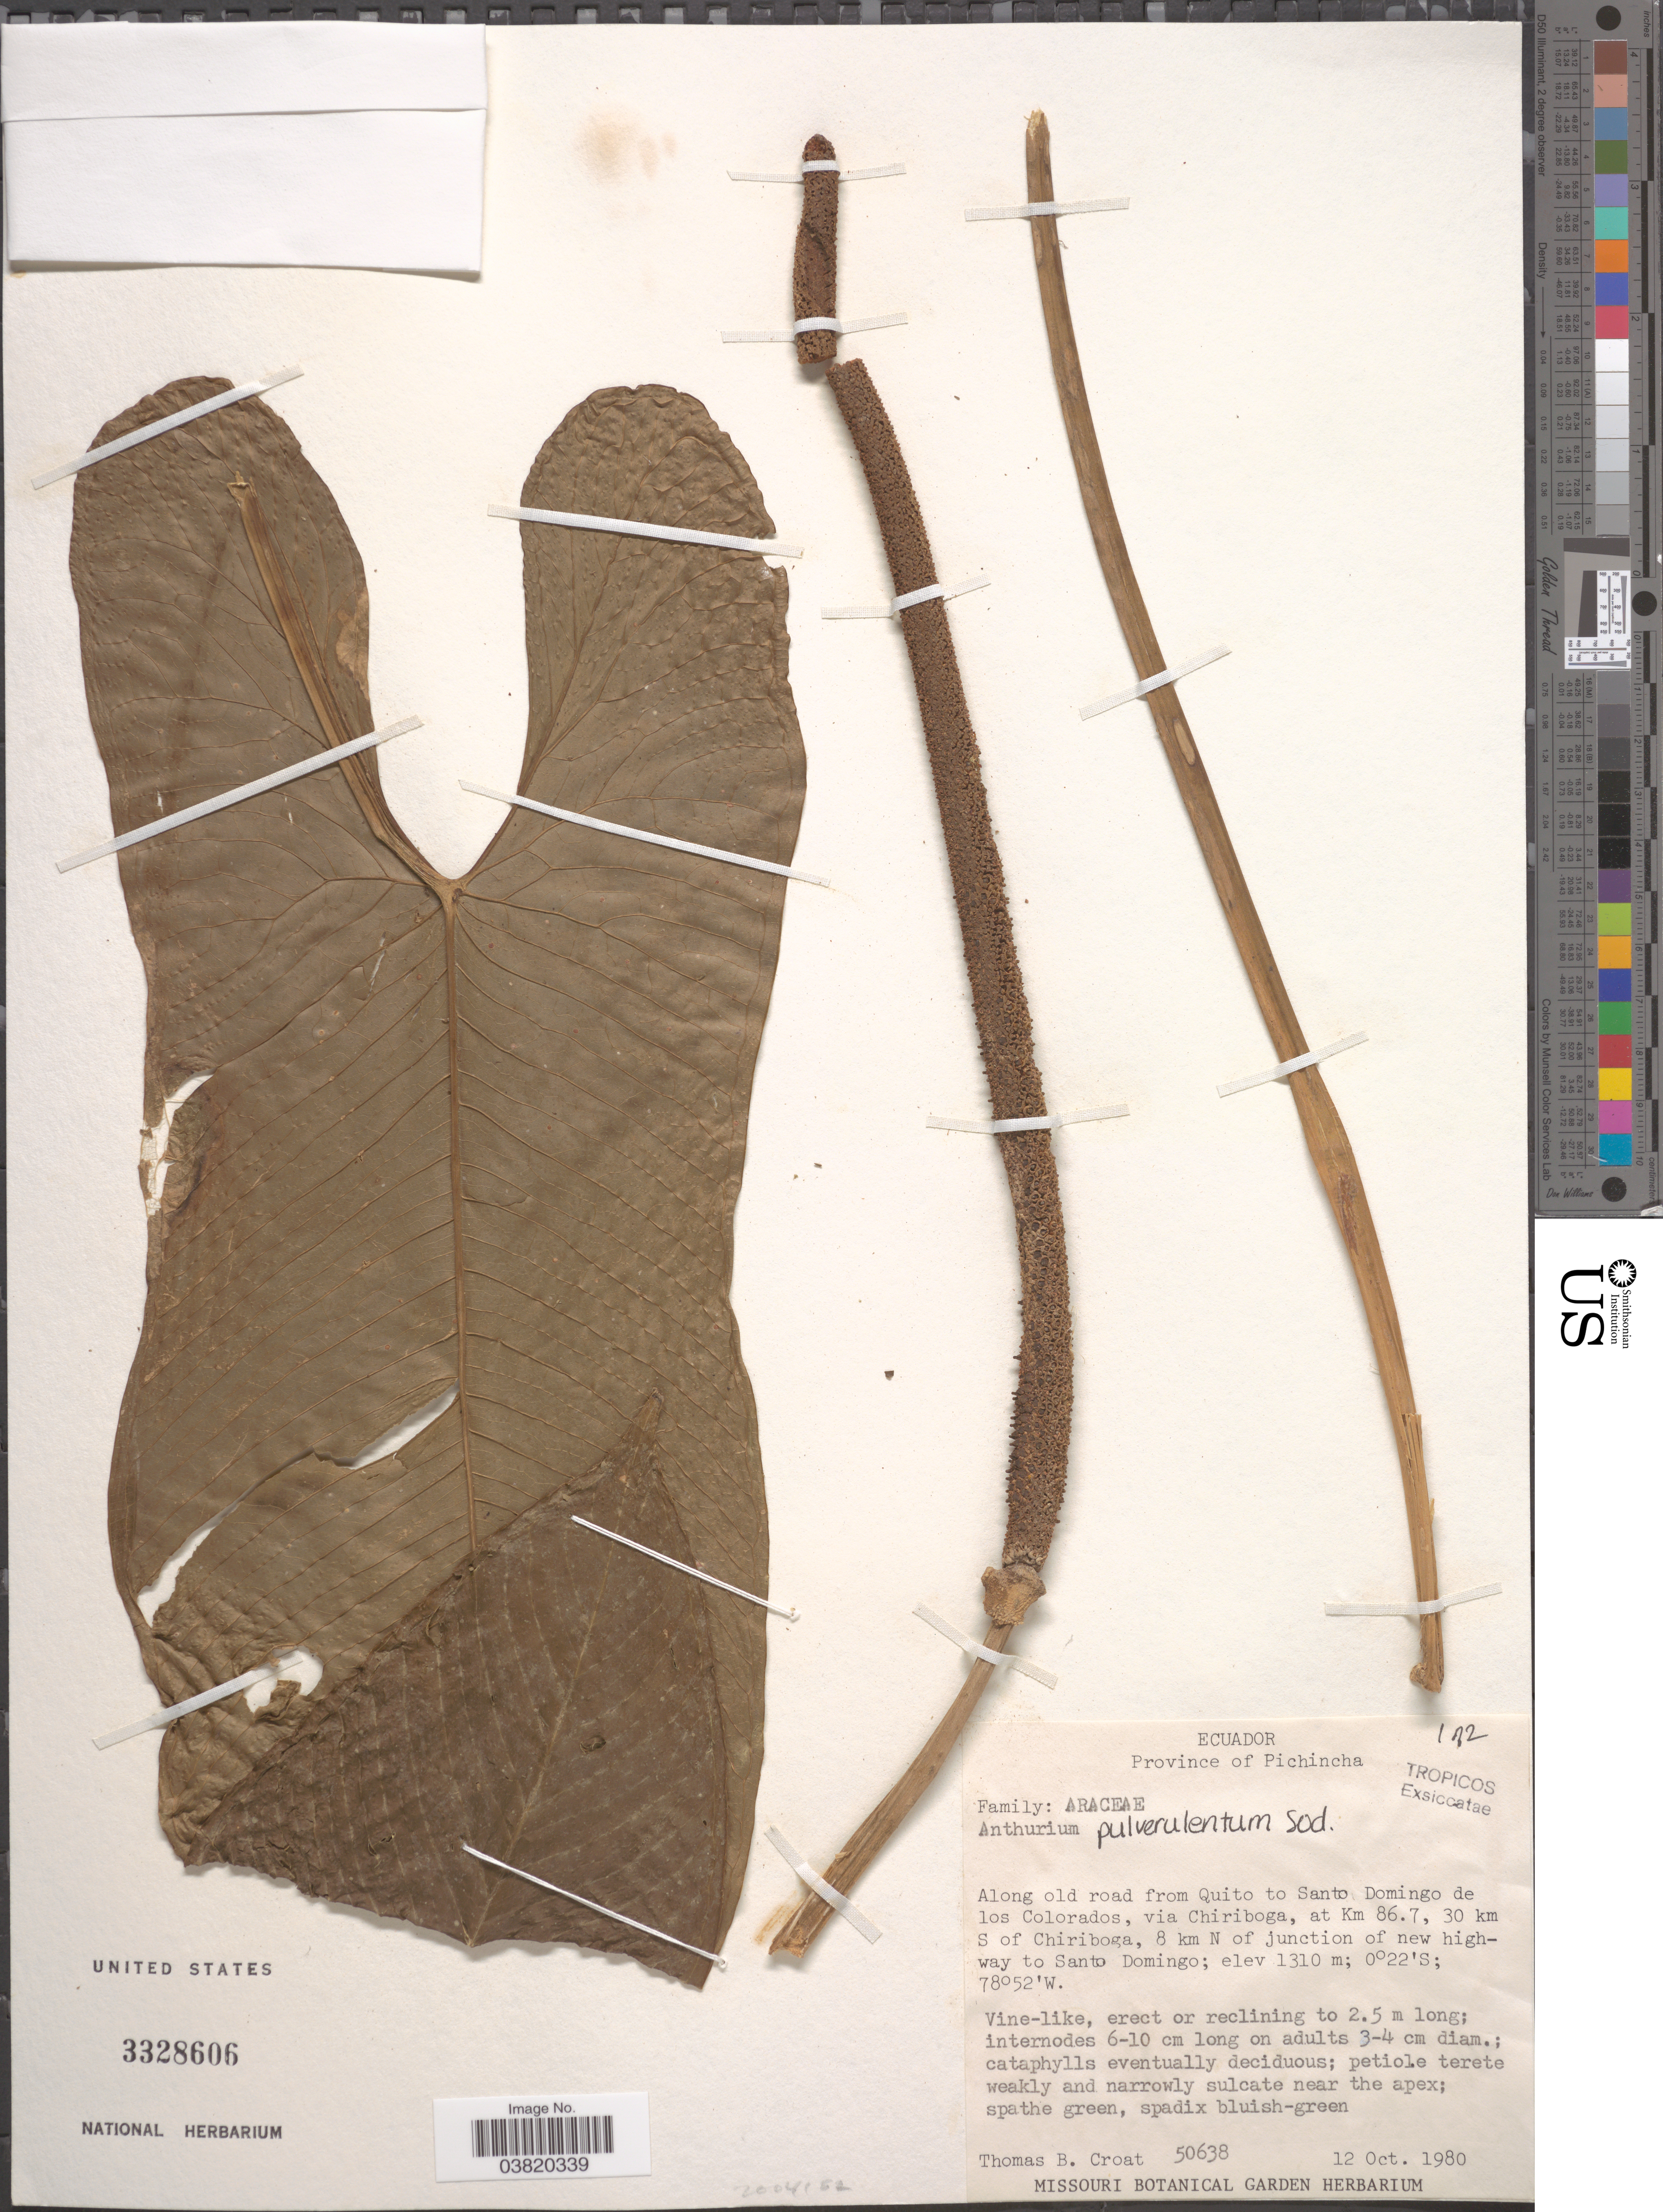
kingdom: Plantae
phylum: Tracheophyta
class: Liliopsida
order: Alismatales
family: Araceae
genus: Anthurium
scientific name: Anthurium pulverulentum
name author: Sodiro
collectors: T. B. Croat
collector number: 50638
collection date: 1980-10-12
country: Ecuador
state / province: Pichincha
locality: Along old road from Quito to Santo Domingo de los Colorados, via Chiriboga, at Km 86.7, 30 km S of Chiriboga, 8 km N of junction of new highway to Santo Domingo.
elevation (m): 1310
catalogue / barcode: US 3328606